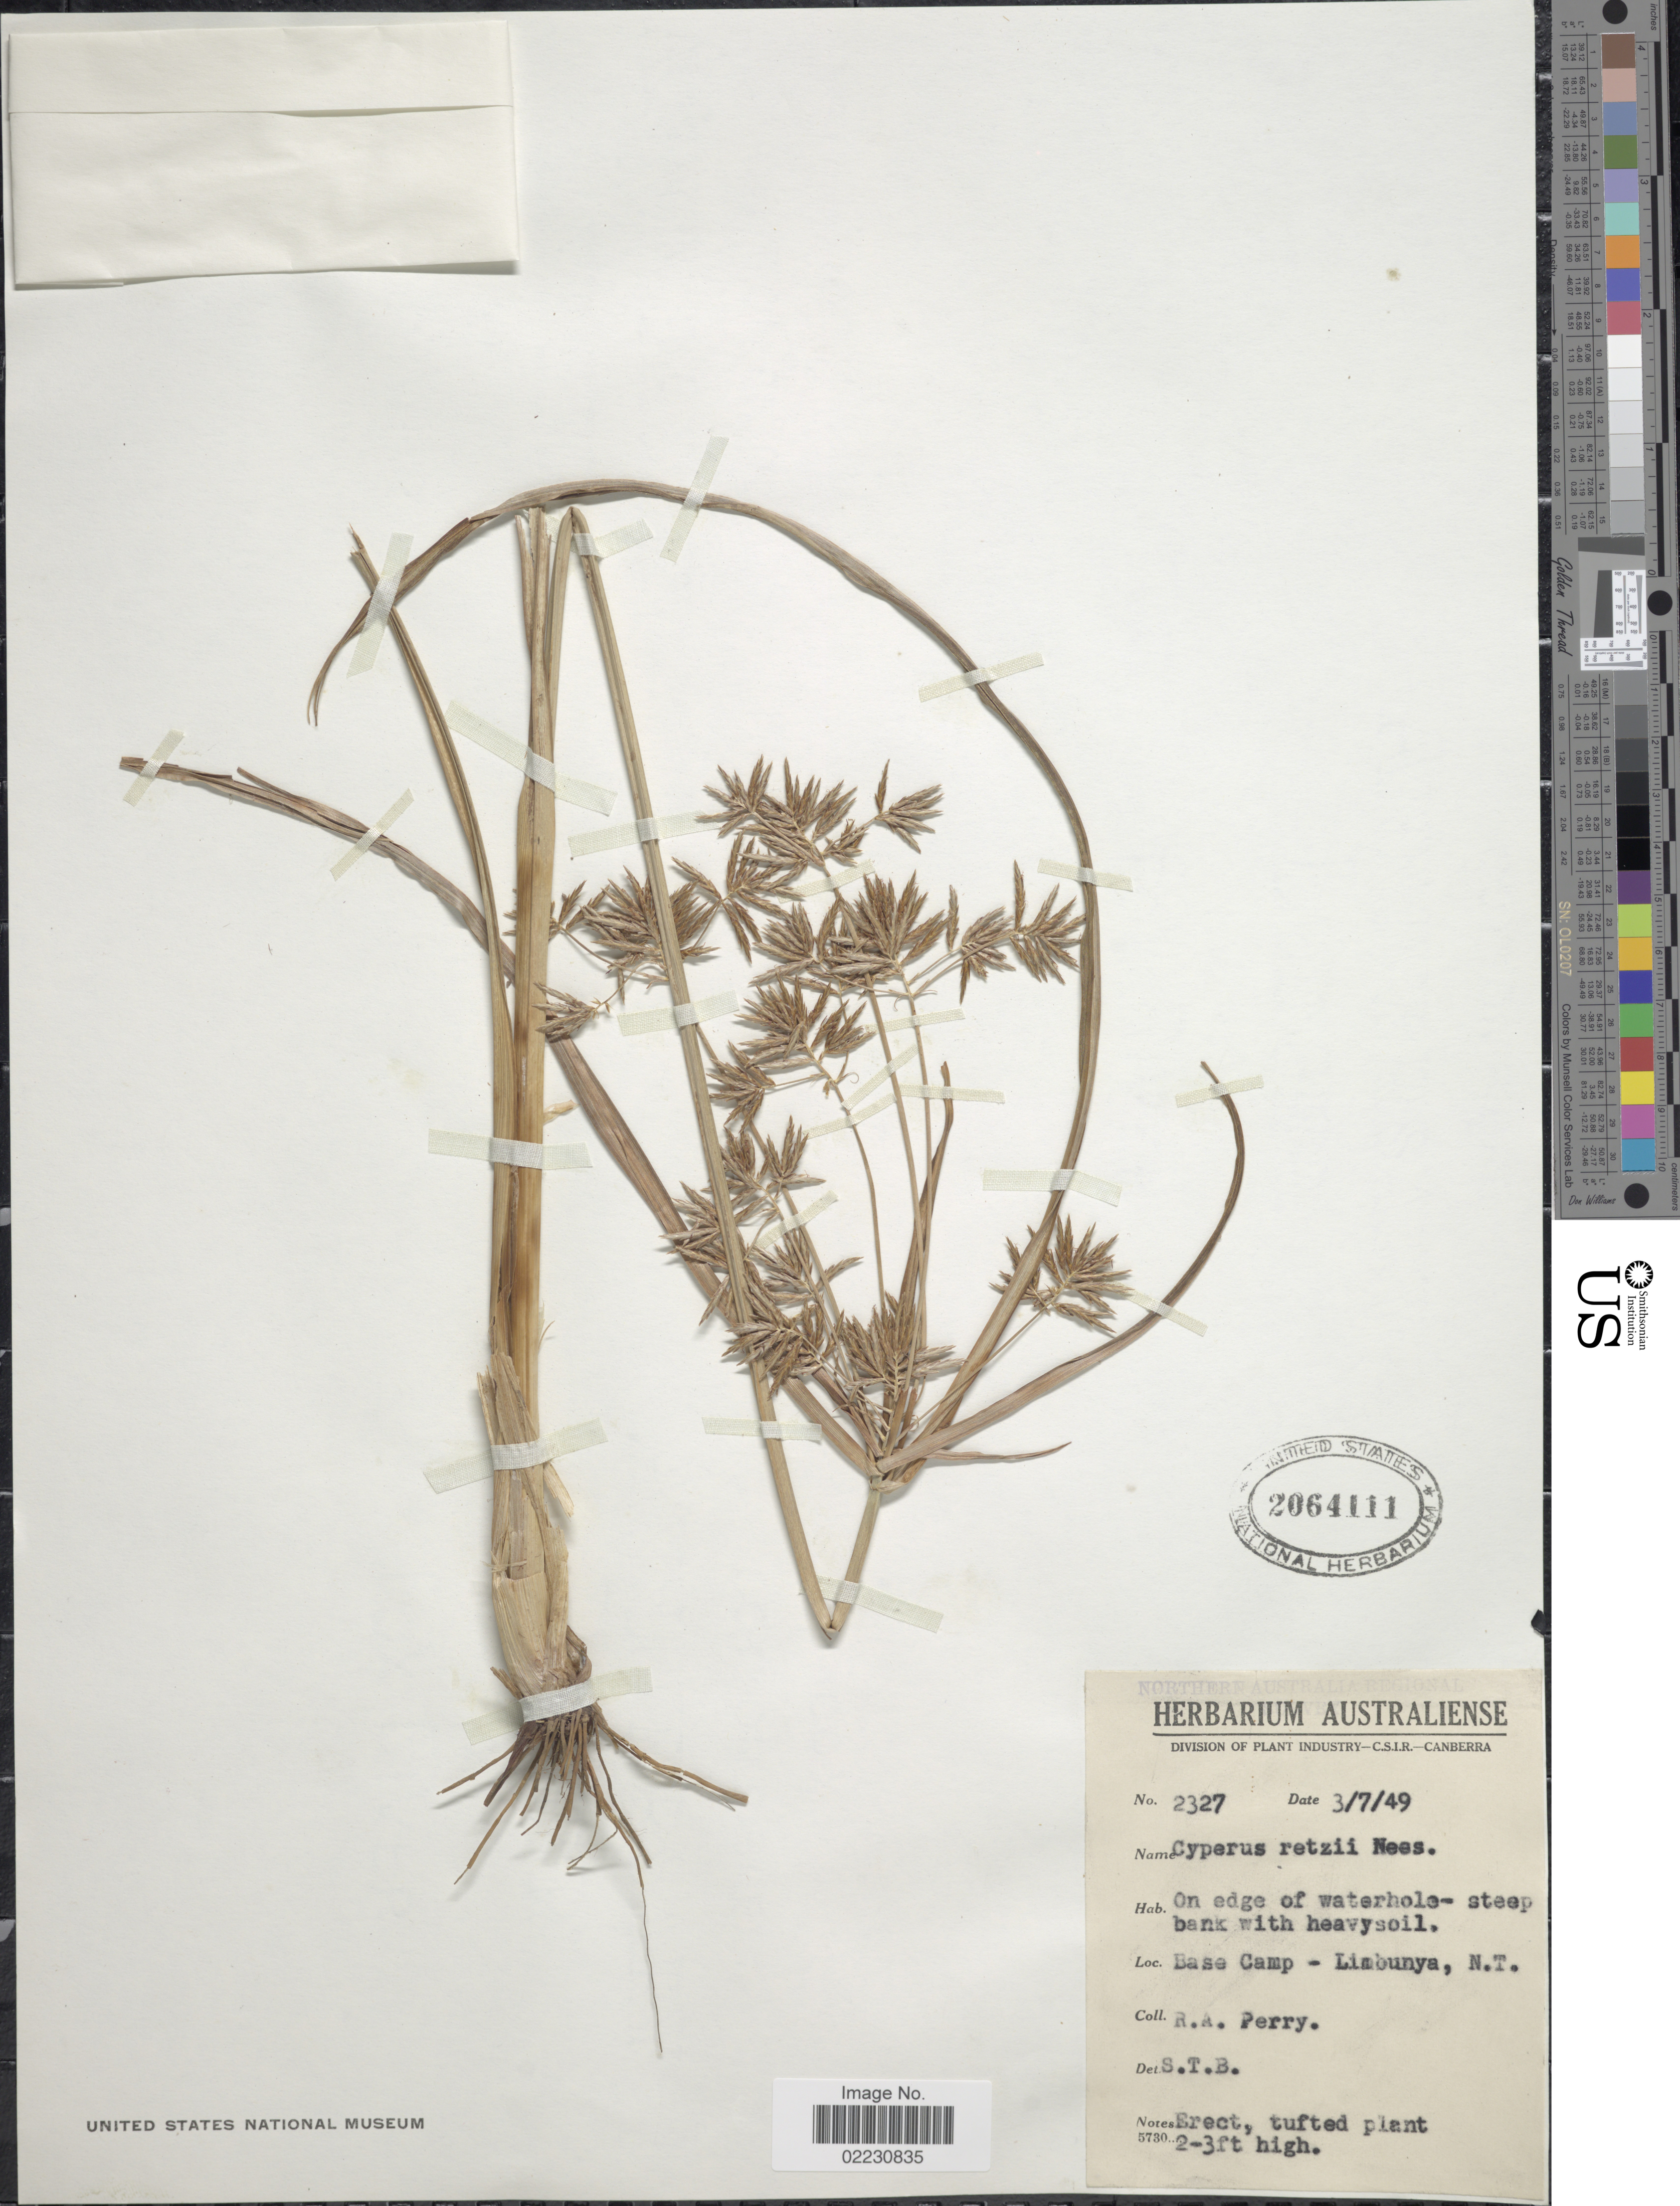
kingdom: Plantae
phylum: Tracheophyta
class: Liliopsida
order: Poales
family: Cyperaceae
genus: Cyperus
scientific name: Cyperus bifax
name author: C.B. Clarke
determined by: Adams, L. G.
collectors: Perry, R. A.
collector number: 2327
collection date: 1949-07-03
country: Australia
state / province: Northern Territory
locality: Base Camp, Limbunya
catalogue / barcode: US 2064111